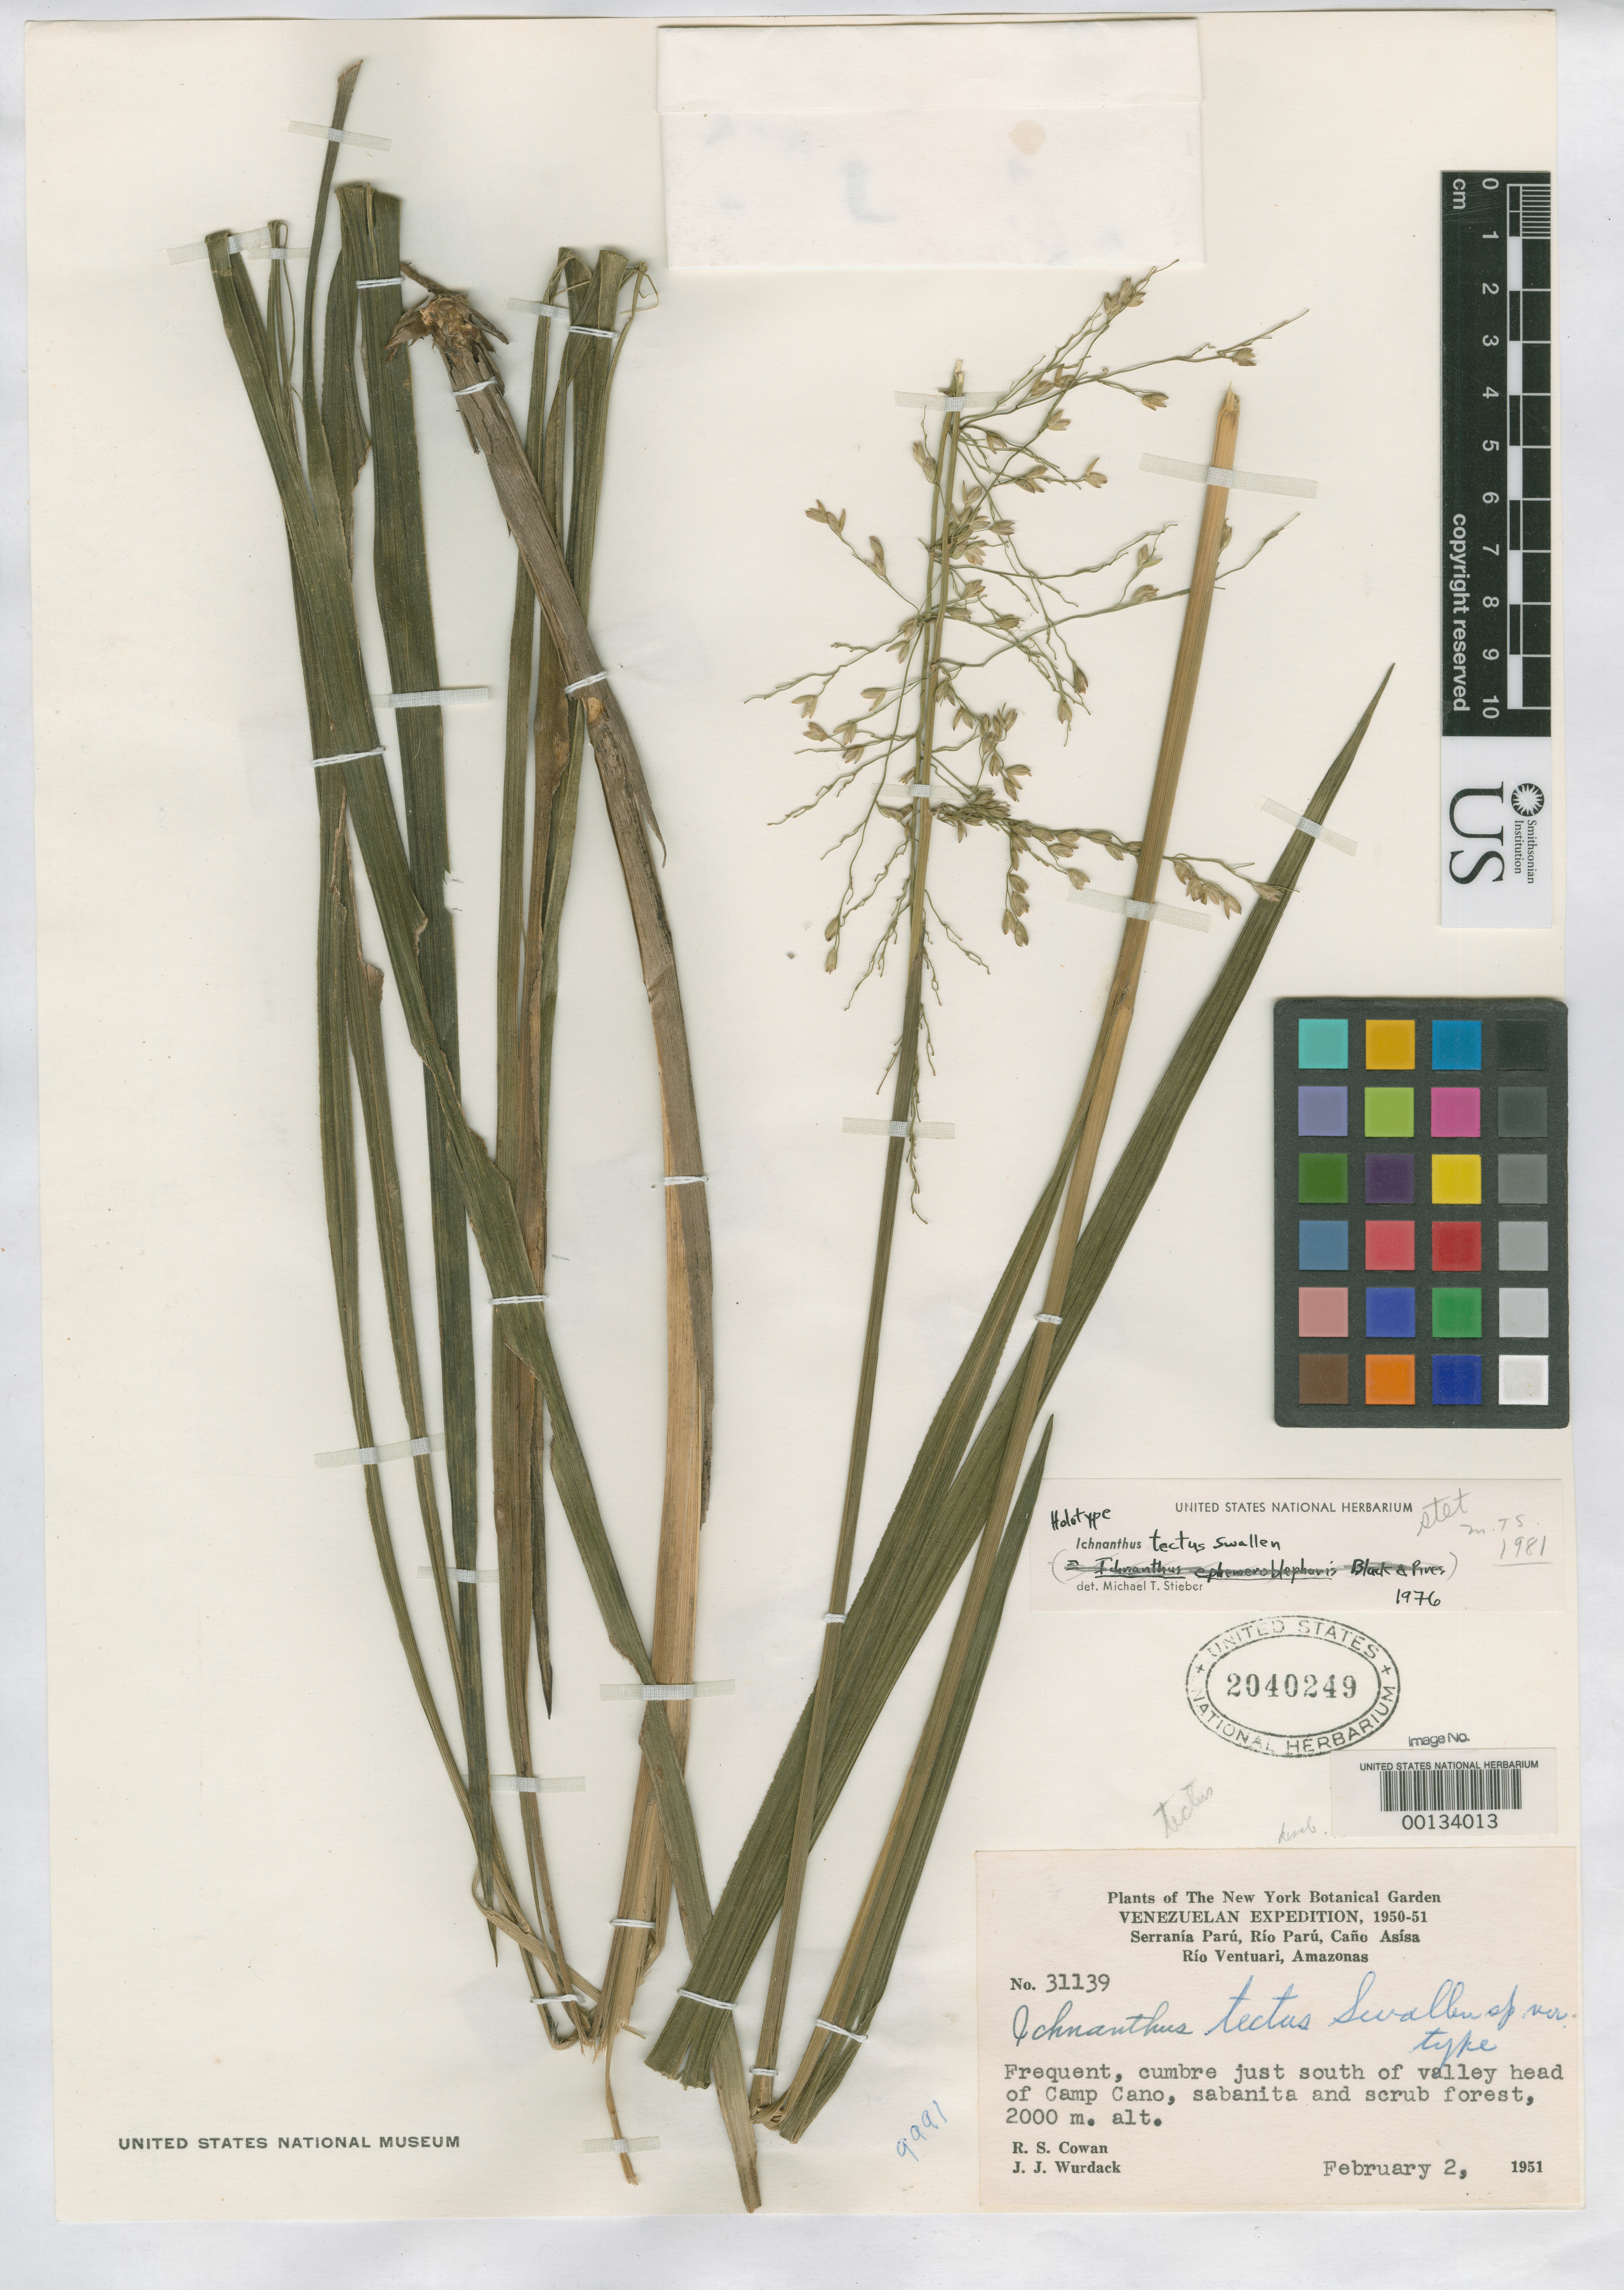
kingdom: Plantae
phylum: Tracheophyta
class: Liliopsida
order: Poales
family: Poaceae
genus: Ichnanthus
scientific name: Ichnanthus tectus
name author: Swallen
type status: Holotype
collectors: R. S. Cowan & J. J. Wurdack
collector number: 31139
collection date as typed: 02 Feb 1951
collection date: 1951-02-02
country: Venezuela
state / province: Amazonas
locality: S of valley head of Camp Cano.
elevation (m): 2000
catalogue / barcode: US 2040249